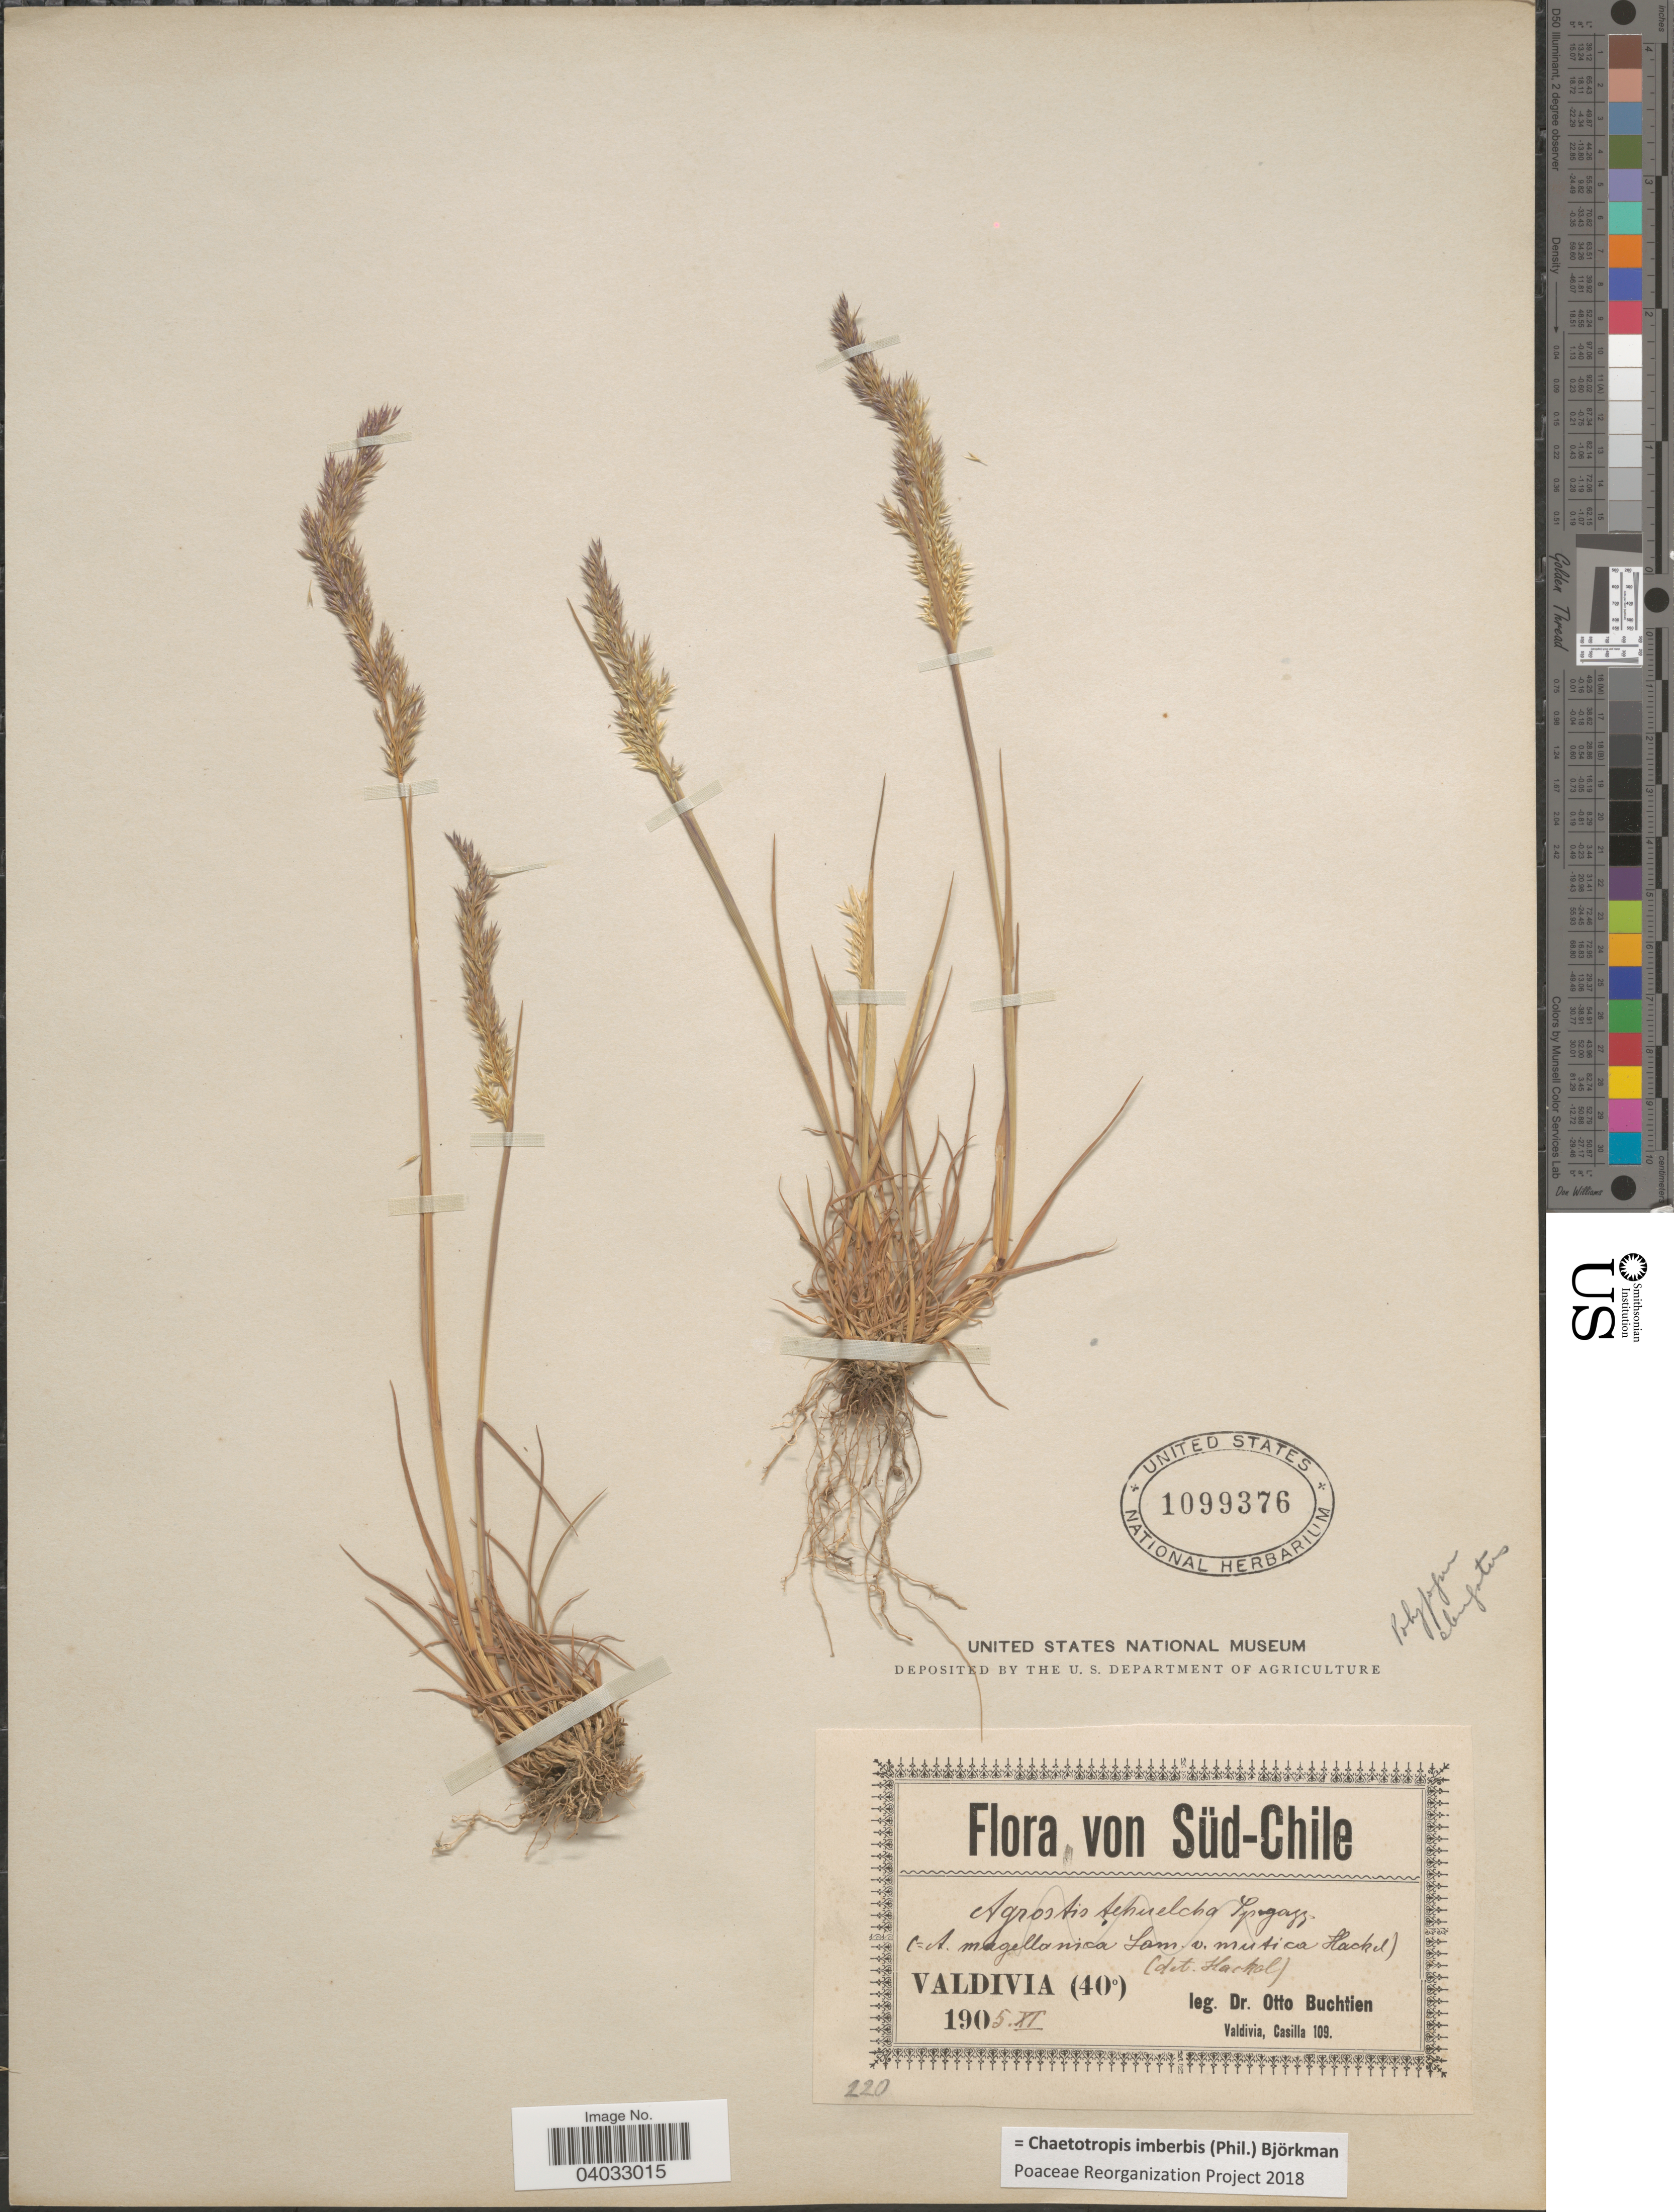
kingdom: Plantae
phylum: Tracheophyta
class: Liliopsida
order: Poales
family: Poaceae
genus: Chaetotropis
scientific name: Chaetotropis imberbis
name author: (Phil.) Björkman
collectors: O. Buchtien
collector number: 220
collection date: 1905-11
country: Chile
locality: Süd-Chile. Valdivia.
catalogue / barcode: US 1099376